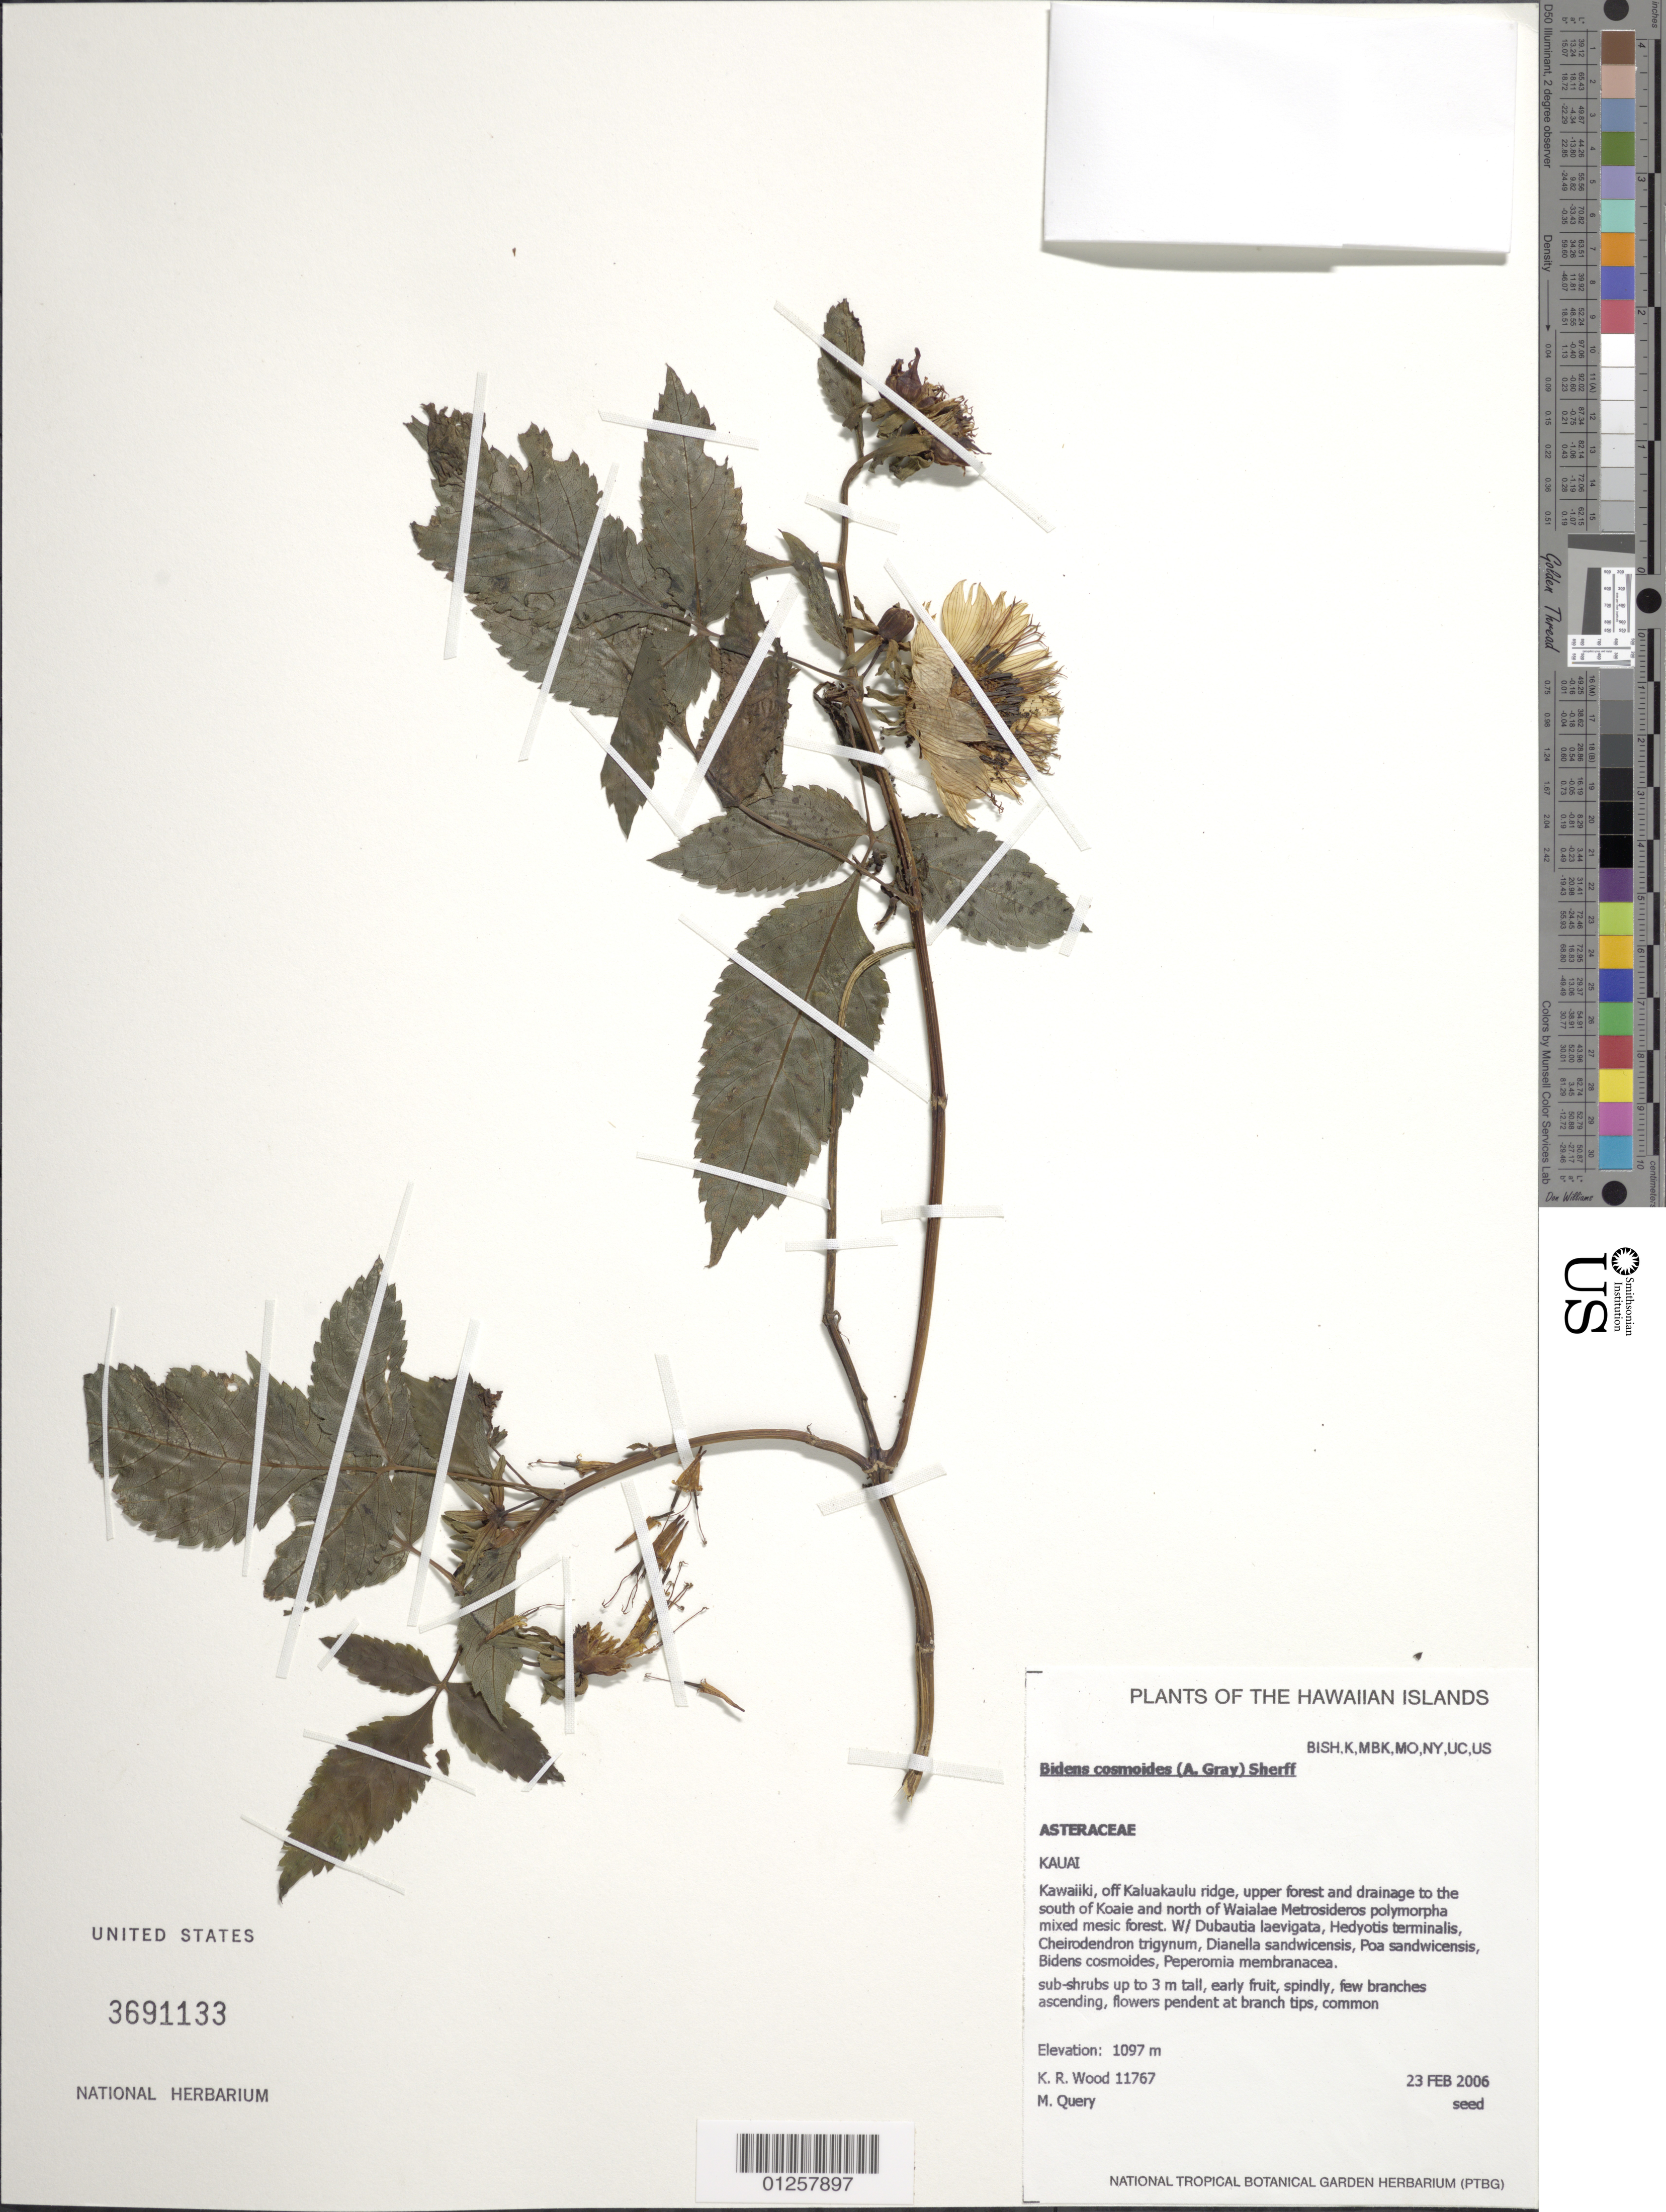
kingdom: Plantae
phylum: Tracheophyta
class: Magnoliopsida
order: Asterales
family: Asteraceae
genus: Bidens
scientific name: Bidens cosmoides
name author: (A. Gray) Sherff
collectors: K. R. Wood & M. Query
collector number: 11767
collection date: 2006-02-23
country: United States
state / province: Hawaii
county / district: Kauai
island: Kaua'i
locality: Kawaiiki, off Kaluakaulu ridge, upper forest and drainage to the south of Koaie and north of Waialae.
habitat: Mixed mesic forest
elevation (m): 1097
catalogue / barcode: US 3691133